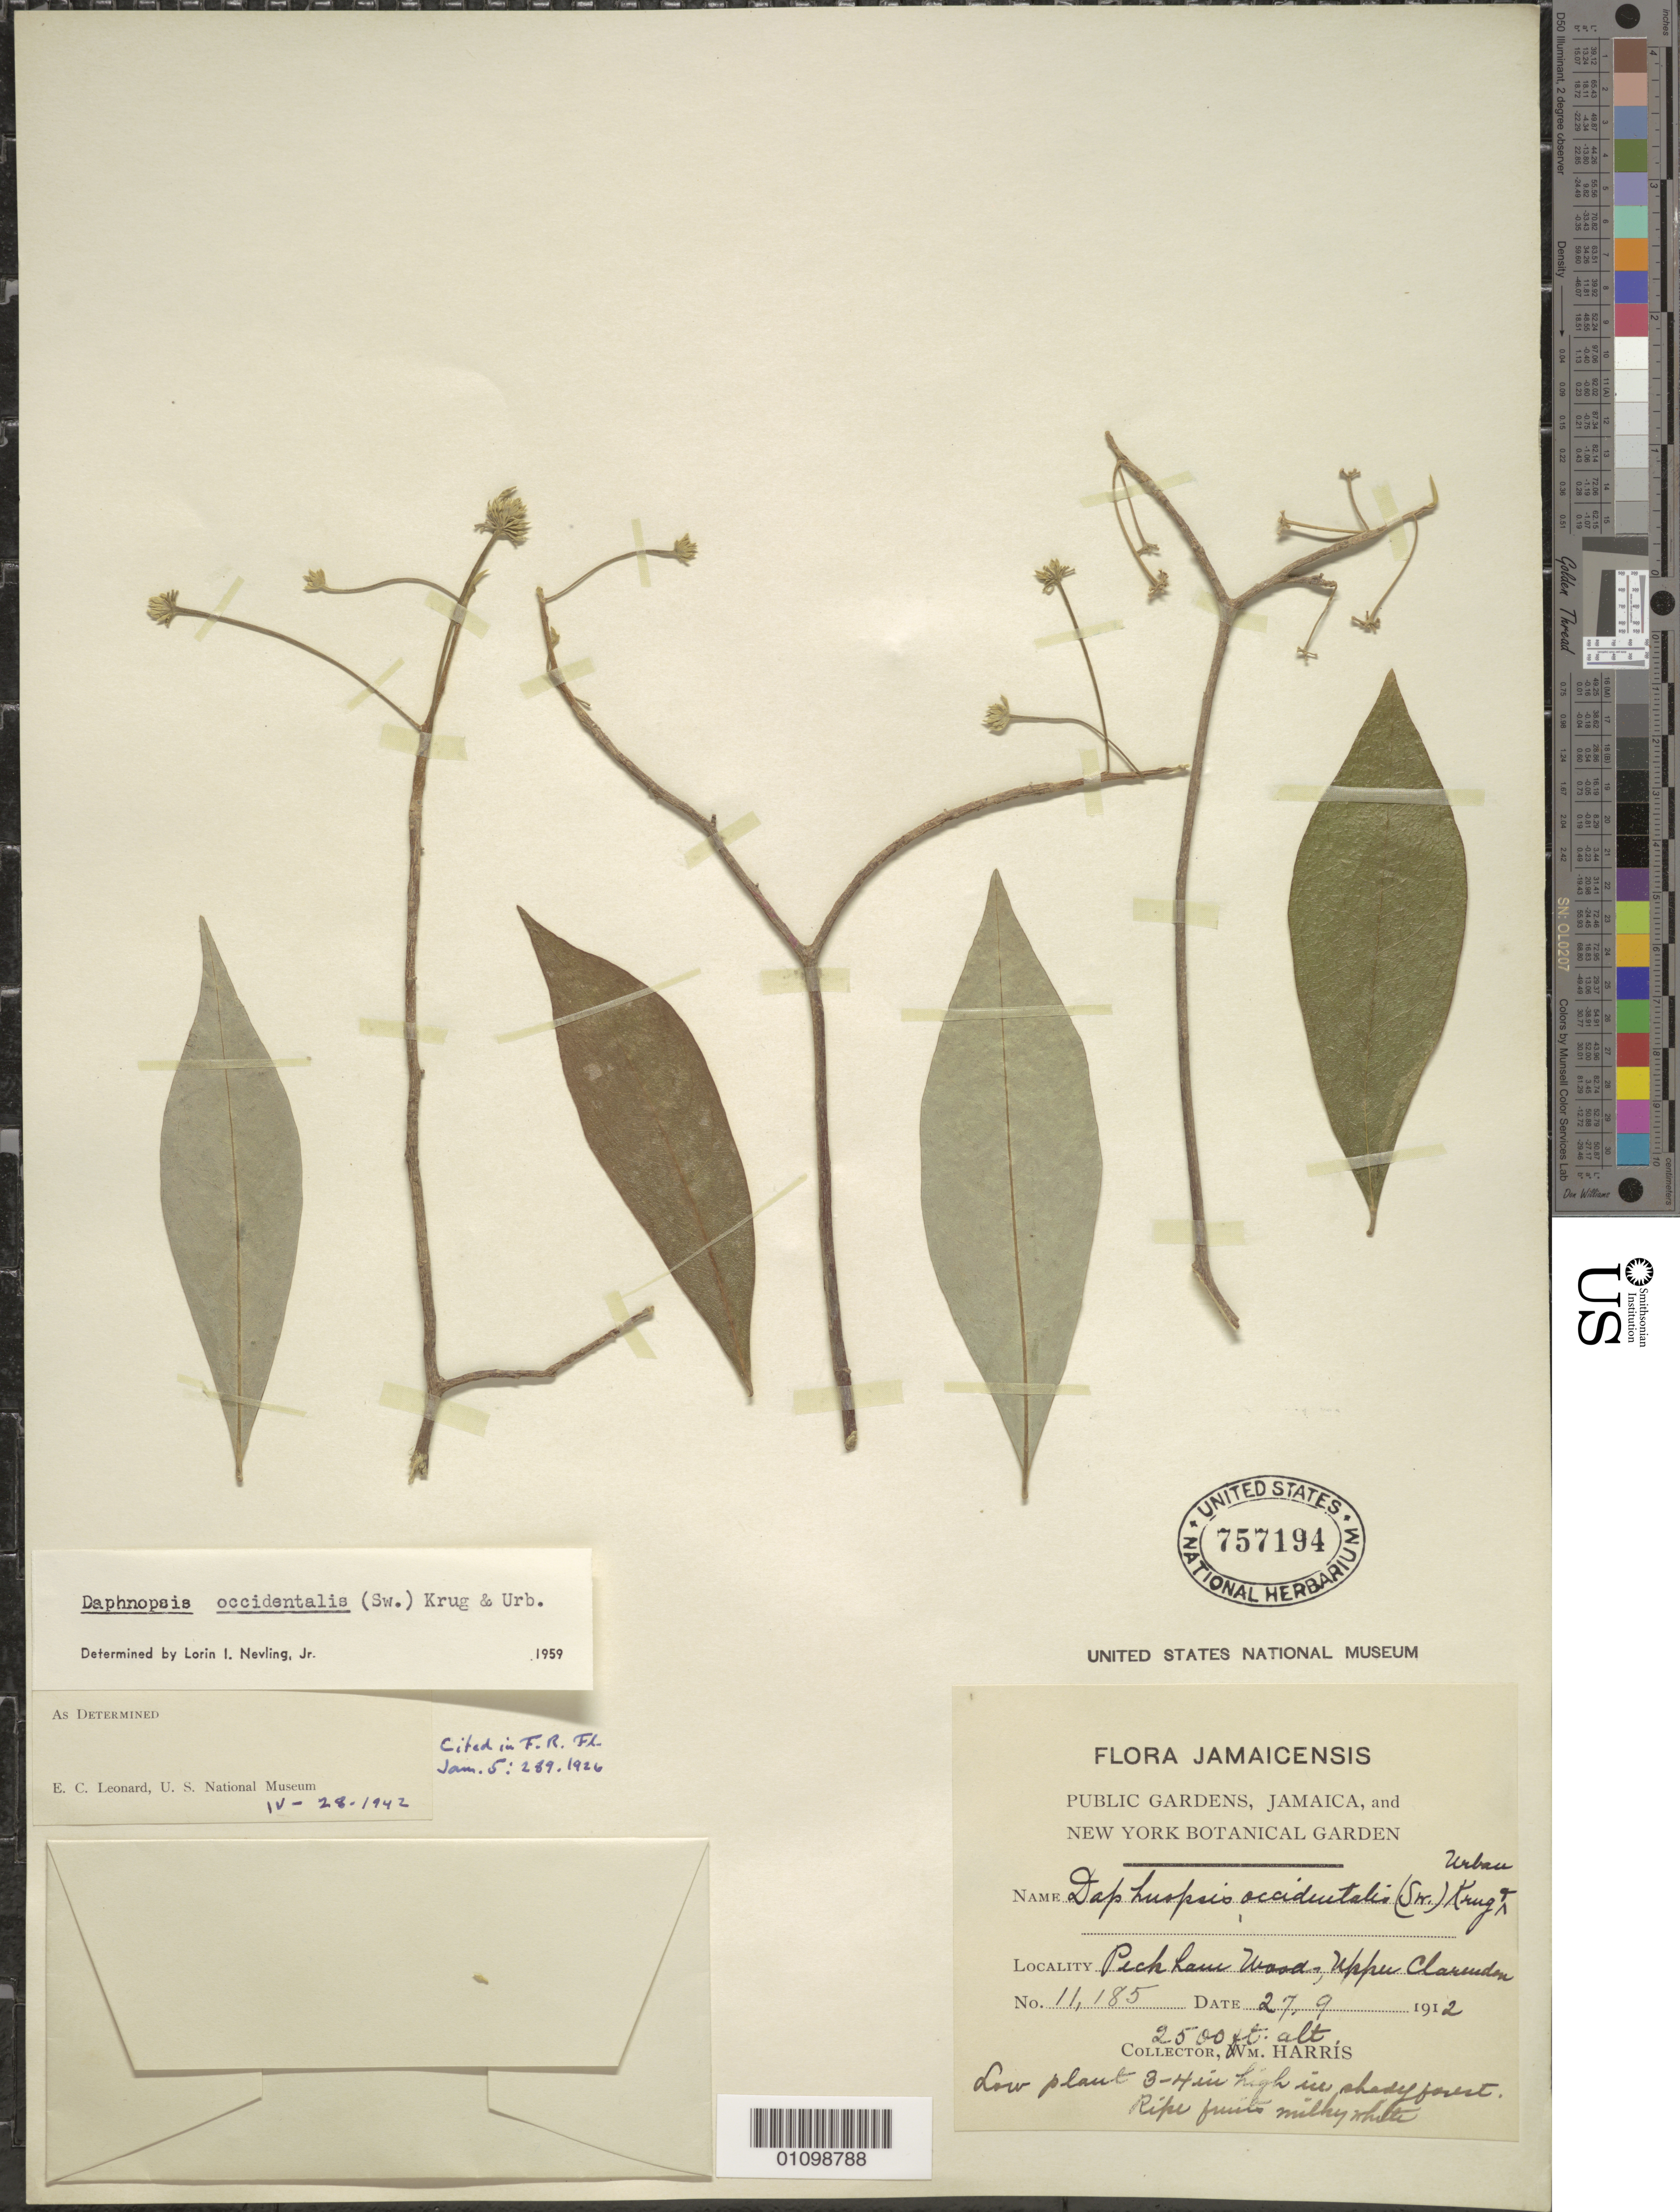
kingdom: Plantae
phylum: Tracheophyta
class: Magnoliopsida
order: Malvales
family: Thymelaeaceae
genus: Daphnopsis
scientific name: Daphnopsis occidentalis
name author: (Sw.) Krug & Urb.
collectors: W. Harris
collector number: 11185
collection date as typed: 27 Sep 1912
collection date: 1912-09-27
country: Jamaica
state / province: Clarendon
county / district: Peckham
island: Jamaica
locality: Peckham Woods, Upper Clarendon.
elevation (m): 762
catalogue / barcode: US 757194